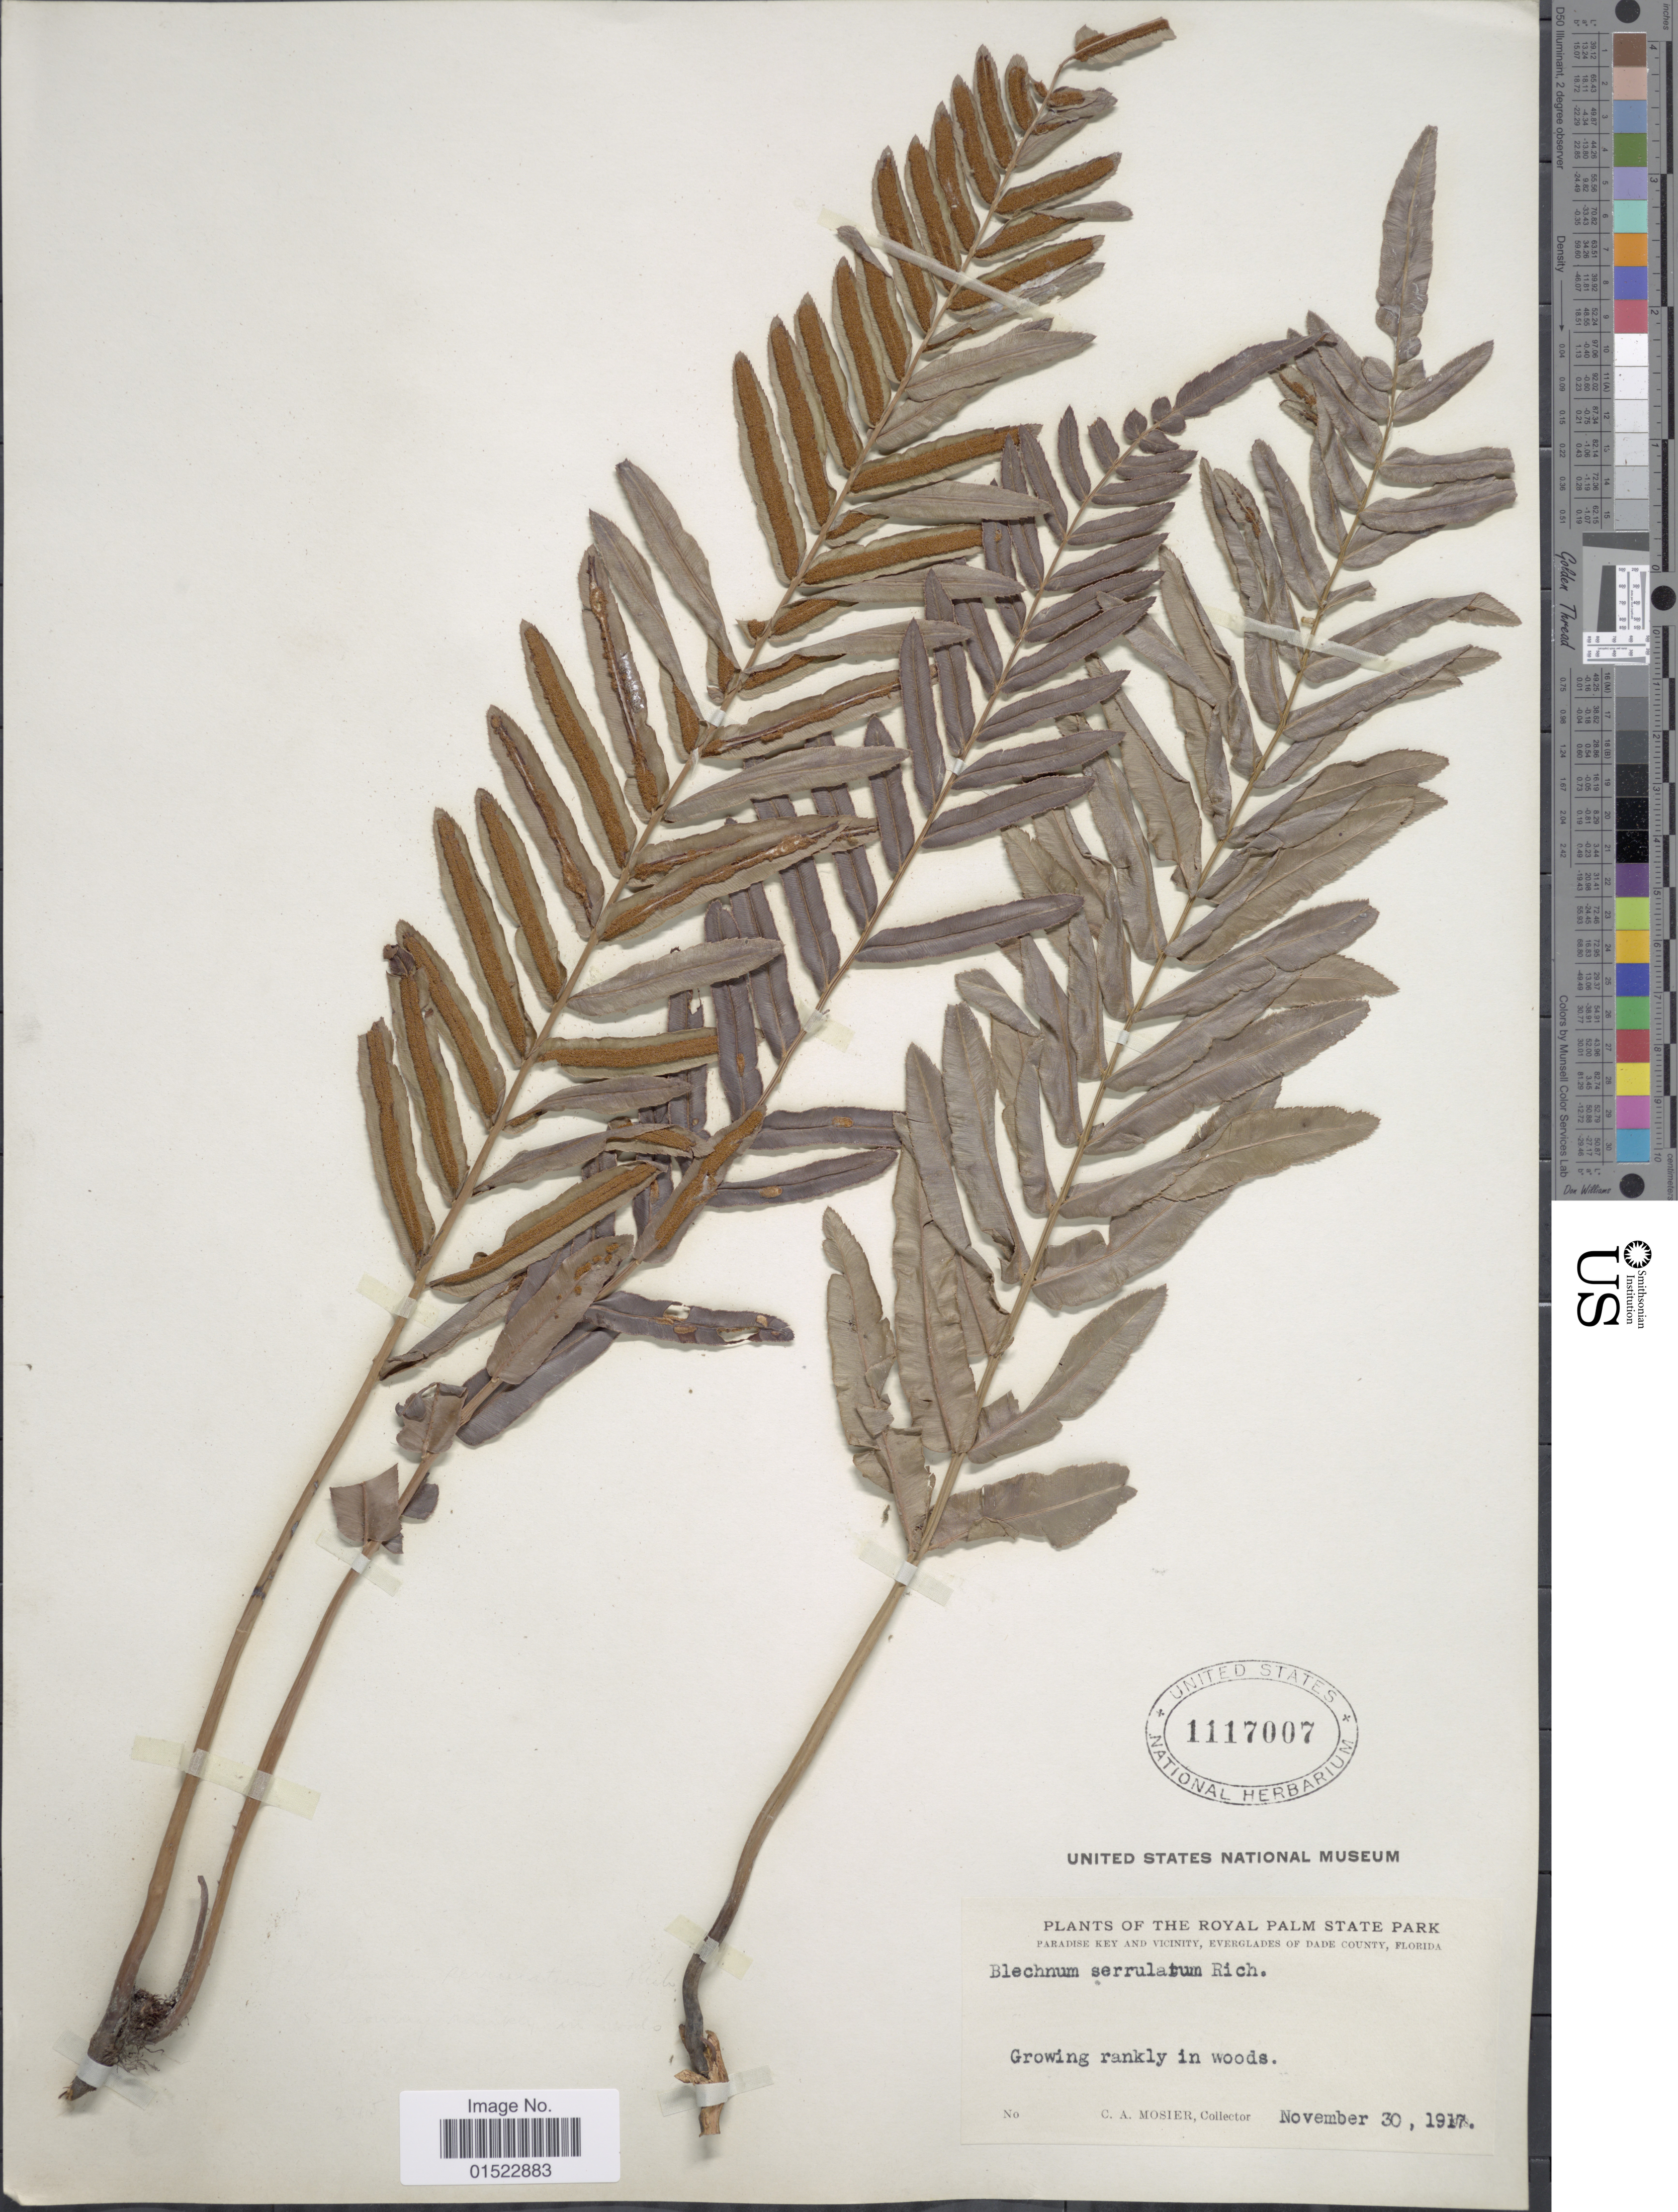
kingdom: Plantae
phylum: Tracheophyta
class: Polypodiopsida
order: Polypodiales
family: Blechnaceae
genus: Telmatoblechnum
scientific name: Telmatoblechnum serrulatum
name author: (Rich.) Perrie et al.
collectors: C. A. Mosier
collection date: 1917-11-30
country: United States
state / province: Florida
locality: The Royal Palm State Park, Paradise Key and Vicinity, Everglades of Dade County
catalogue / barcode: US 1117007